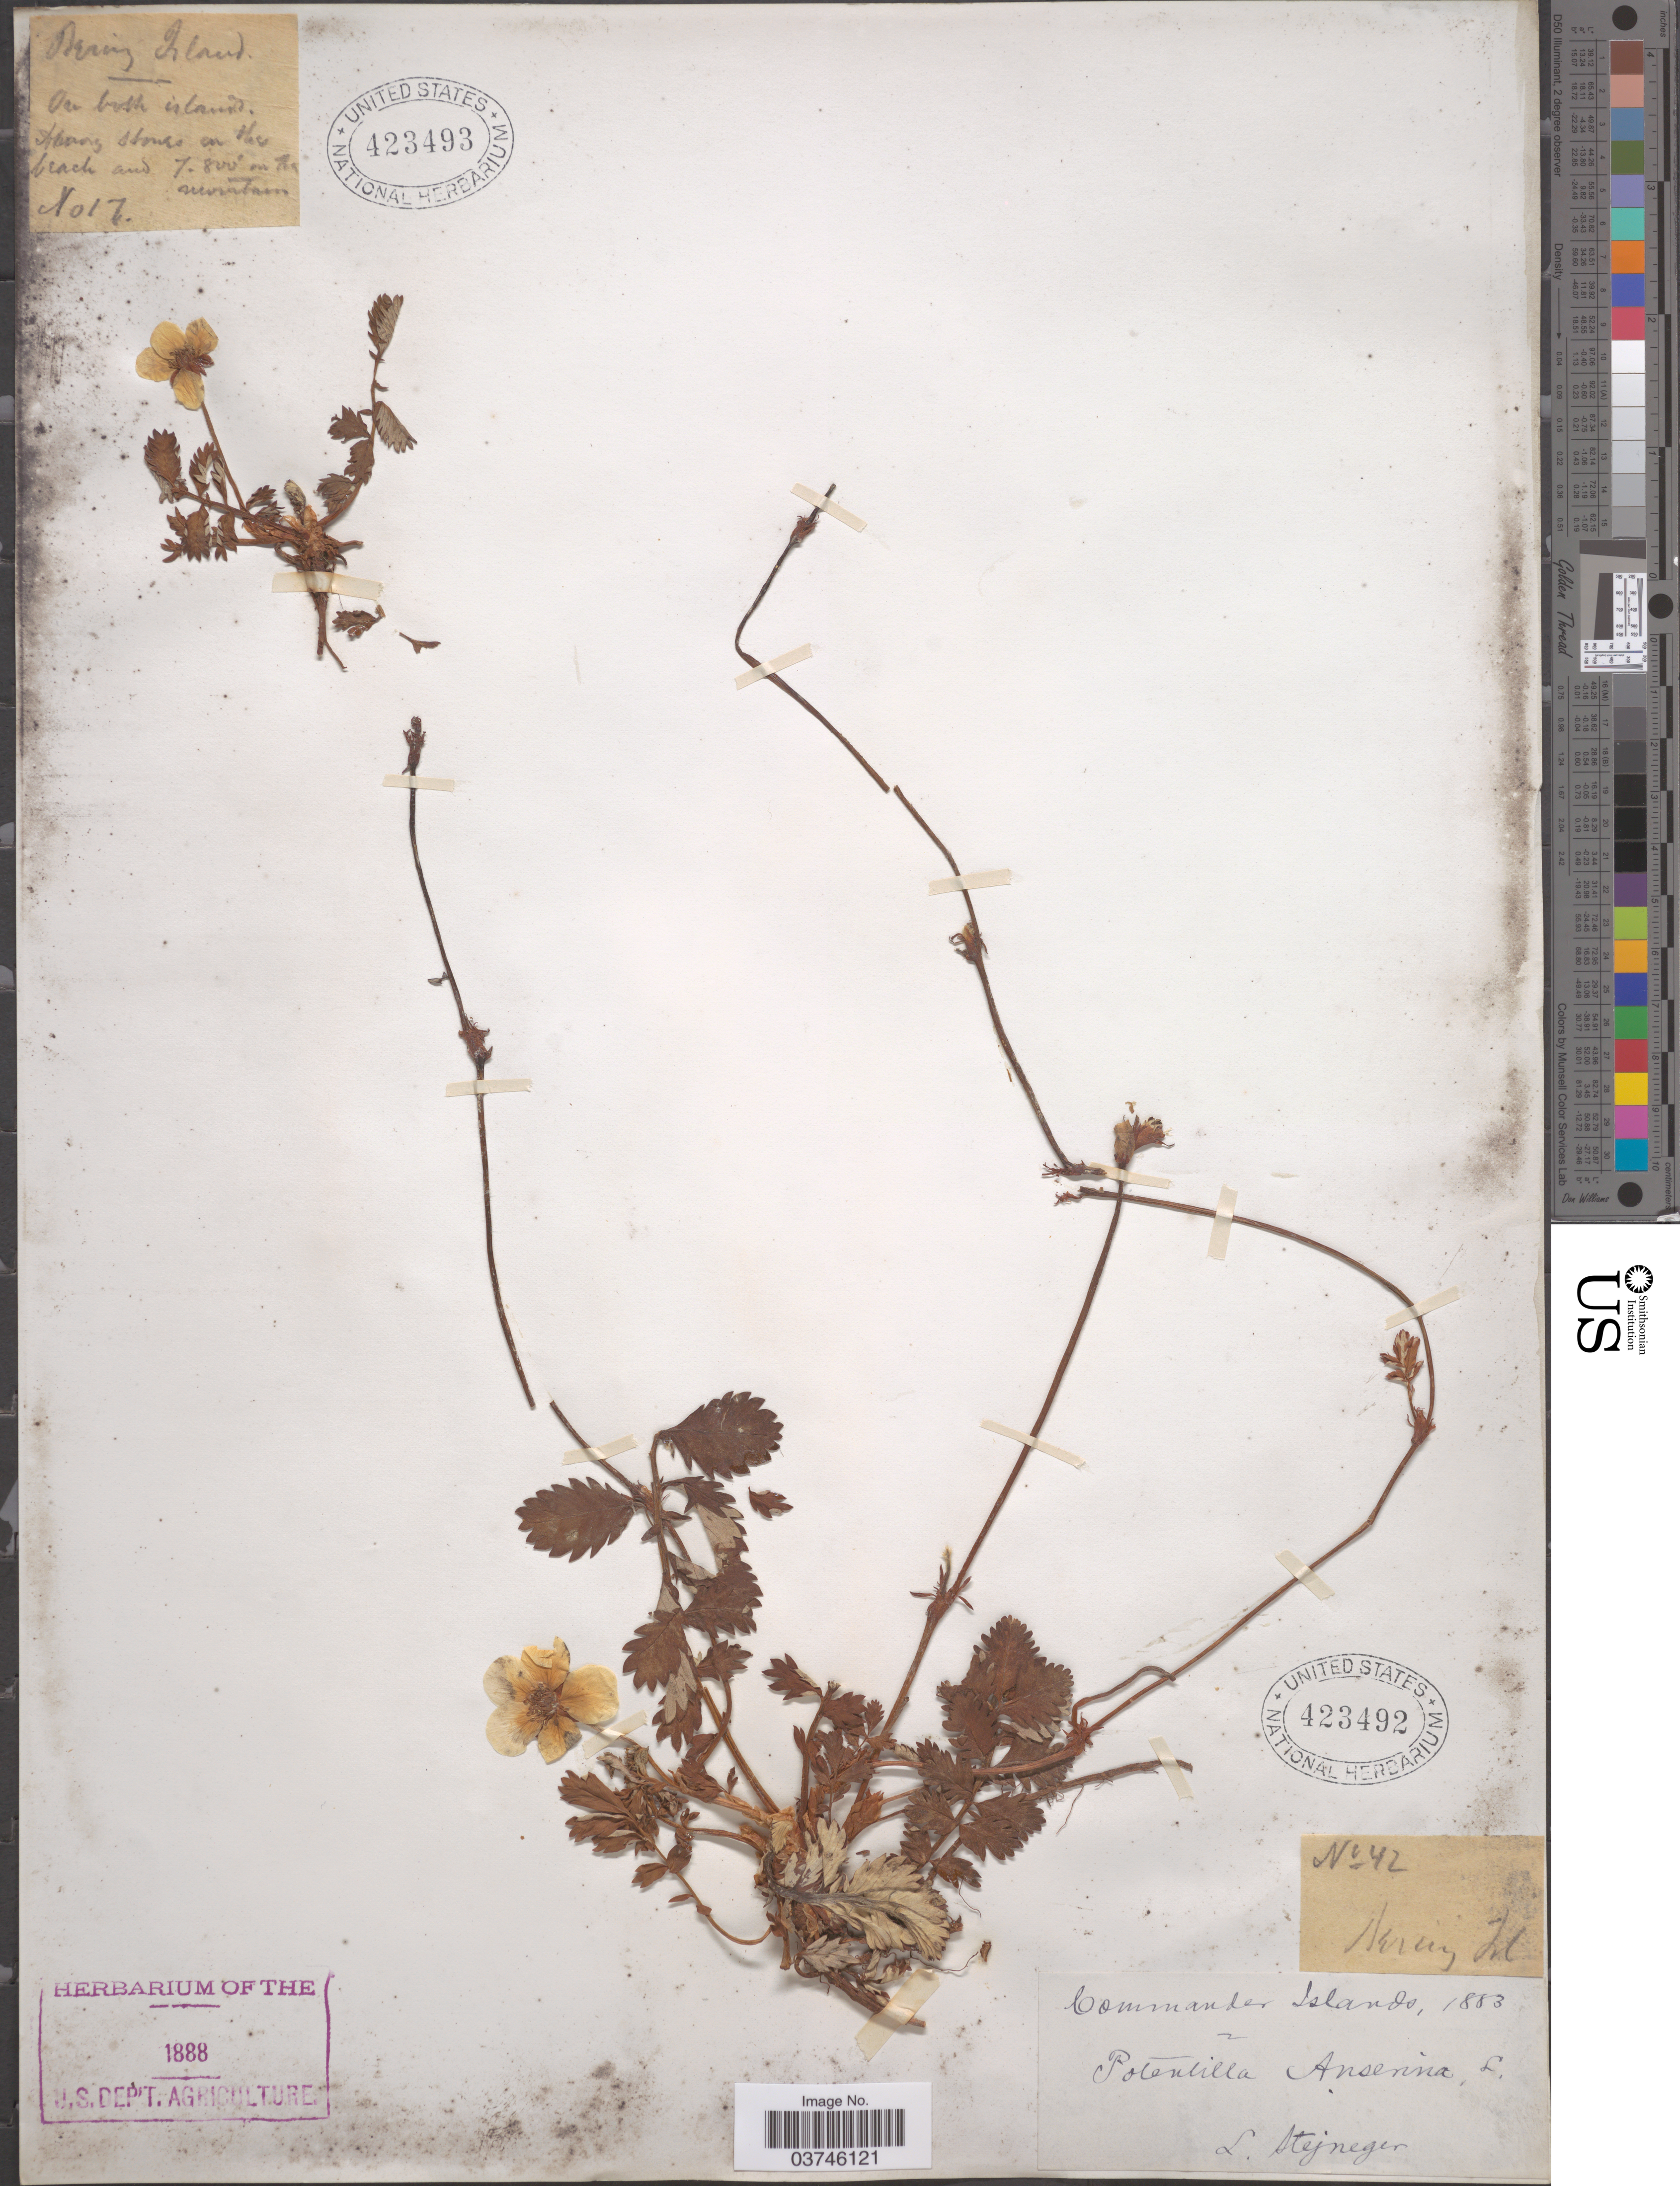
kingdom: Plantae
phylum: Tracheophyta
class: Magnoliopsida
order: Rosales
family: Rosaceae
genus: Argentina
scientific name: Argentina anserina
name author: (L.) Rydb.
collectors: L. Stejneger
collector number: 42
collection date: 1883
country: Russian Federation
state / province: Kamchatka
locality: Bering Isl. Commander Islands.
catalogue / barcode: US 423492-2